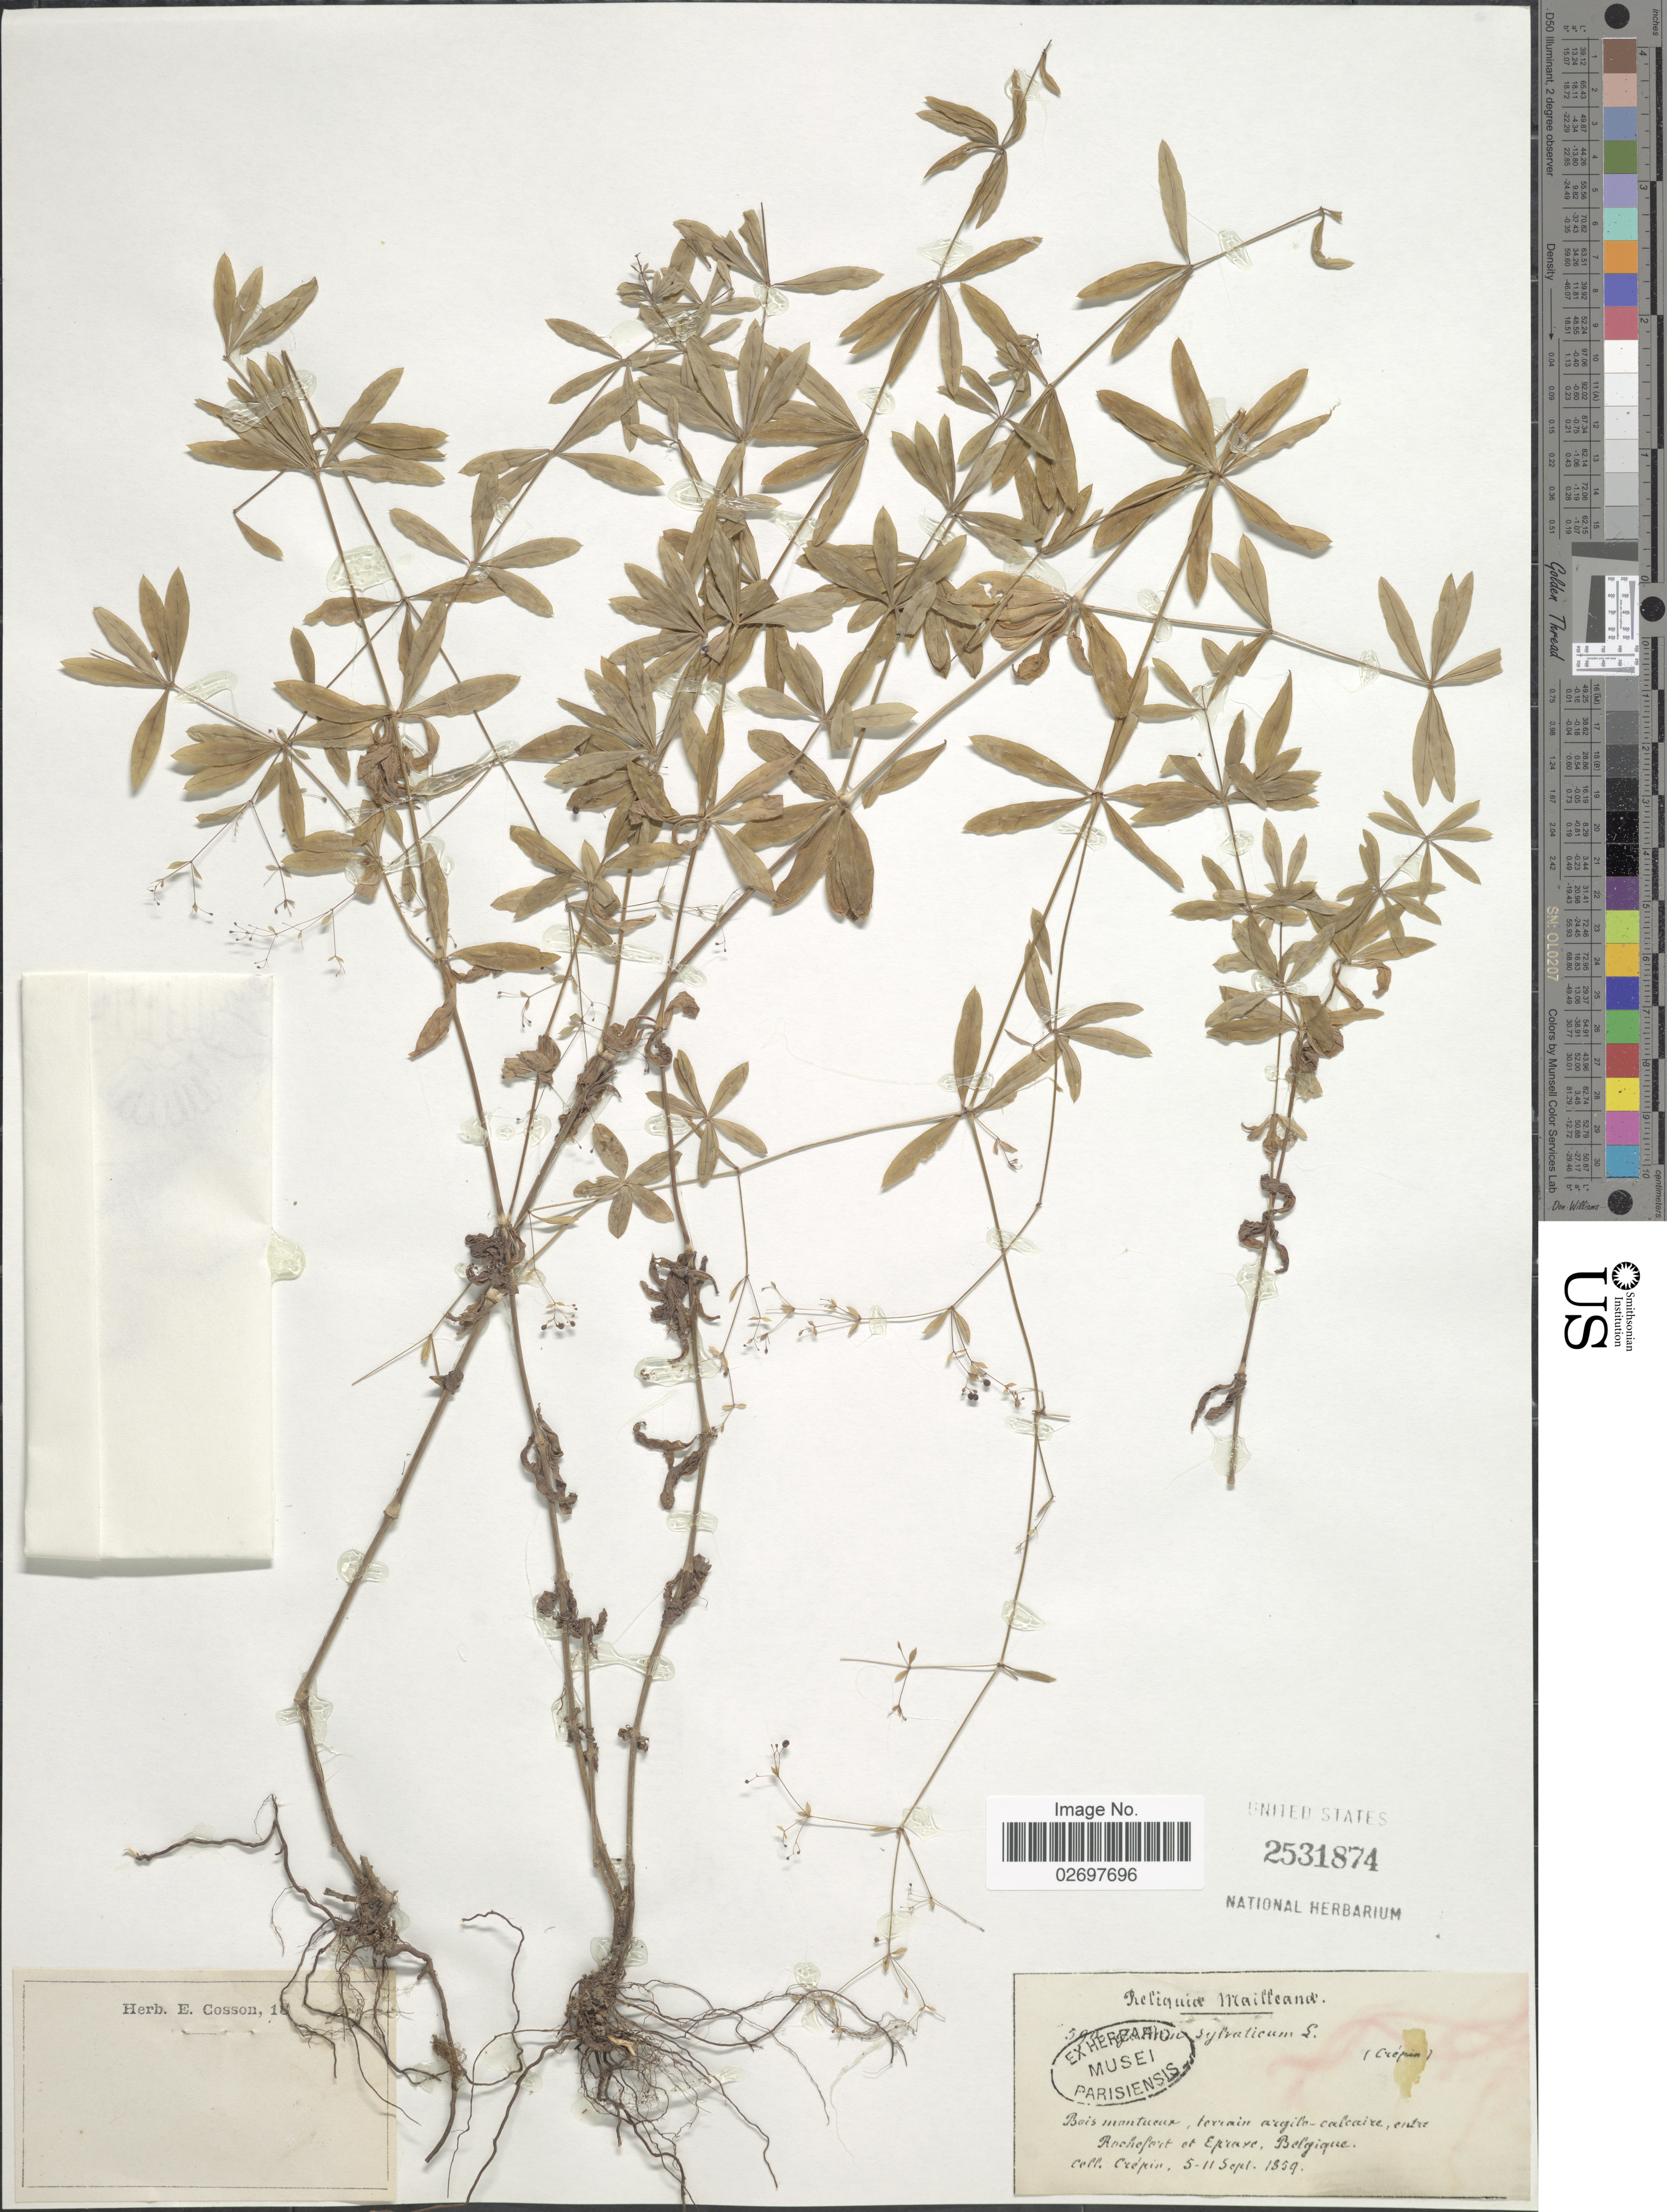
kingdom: Plantae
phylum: Tracheophyta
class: Magnoliopsida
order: Gentianales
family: Rubiaceae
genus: Galium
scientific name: Galium silvaticum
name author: L.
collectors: Crepin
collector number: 590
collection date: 1859-09-05/1859-09-11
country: Belgium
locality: Bois monteur, terrain argilo calcaire, entre Rochefort et Epiare, Belgique [interpreted]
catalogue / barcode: US 2531874